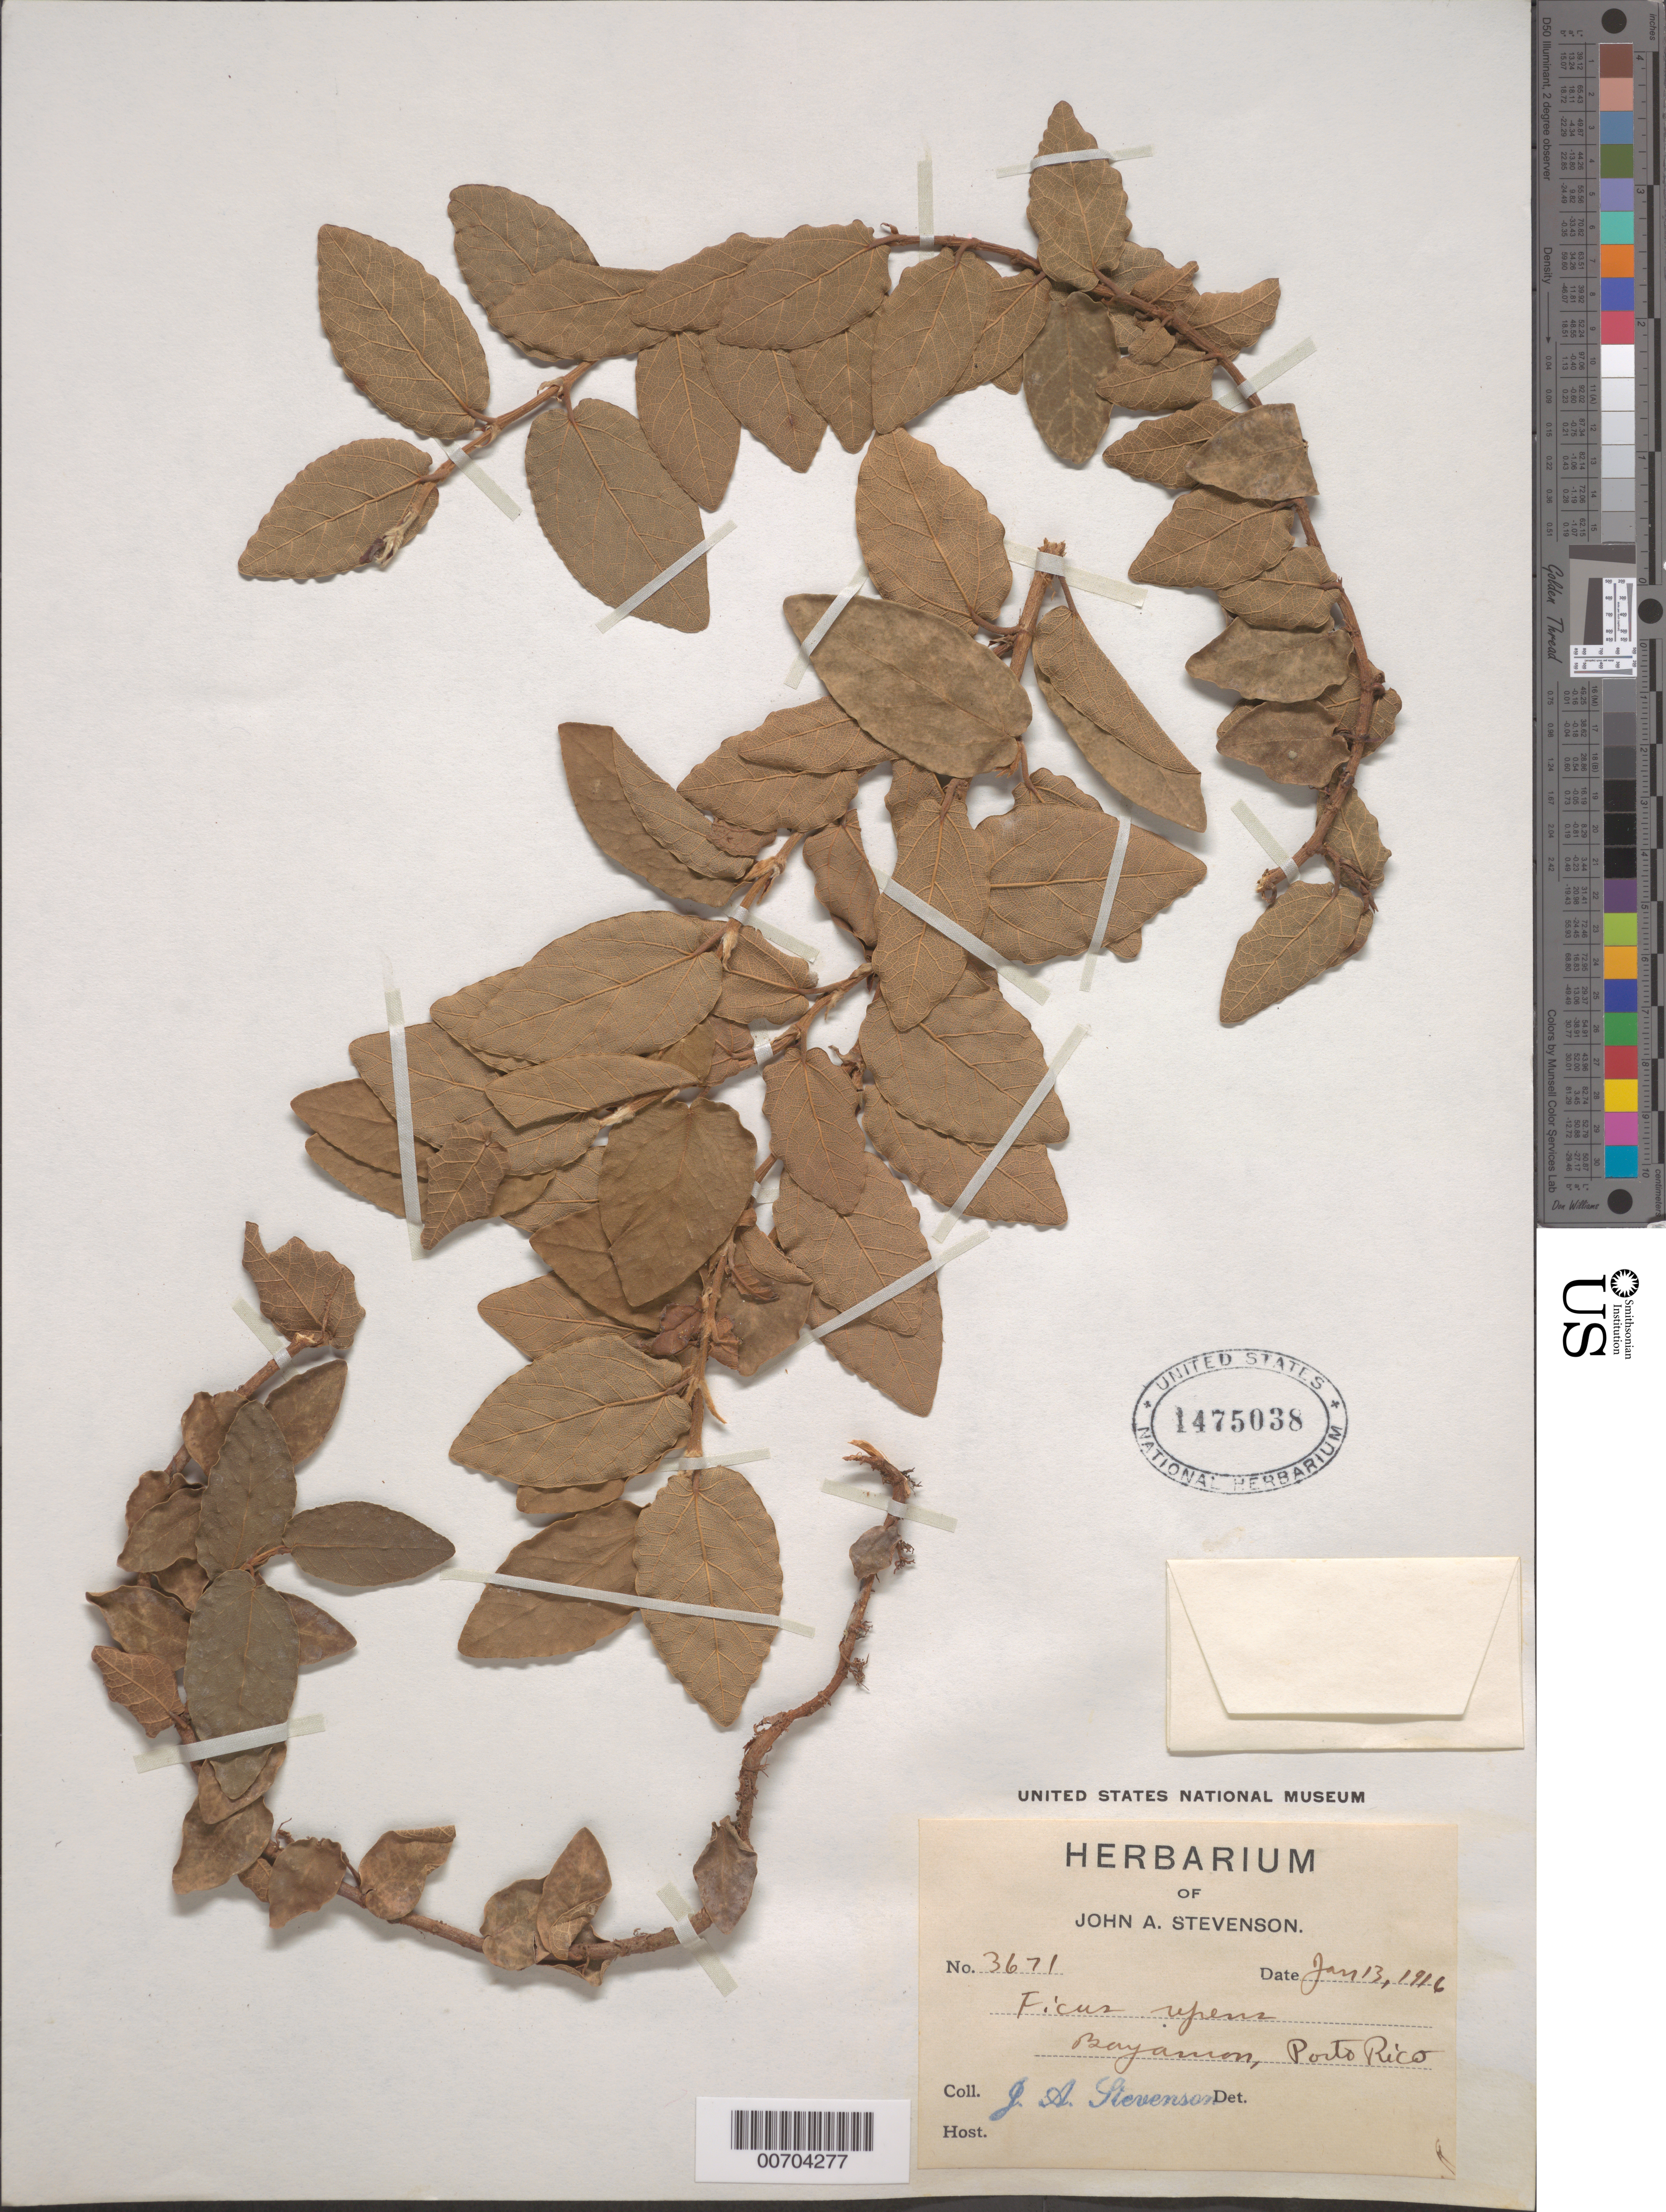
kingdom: Plantae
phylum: Tracheophyta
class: Magnoliopsida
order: Rosales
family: Moraceae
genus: Ficus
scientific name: Ficus pumila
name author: L.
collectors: J. Stevenson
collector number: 3671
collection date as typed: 13 Jan 1916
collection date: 1916-01-13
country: Puerto Rico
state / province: Bayamón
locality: Bayamon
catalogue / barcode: US 1475038